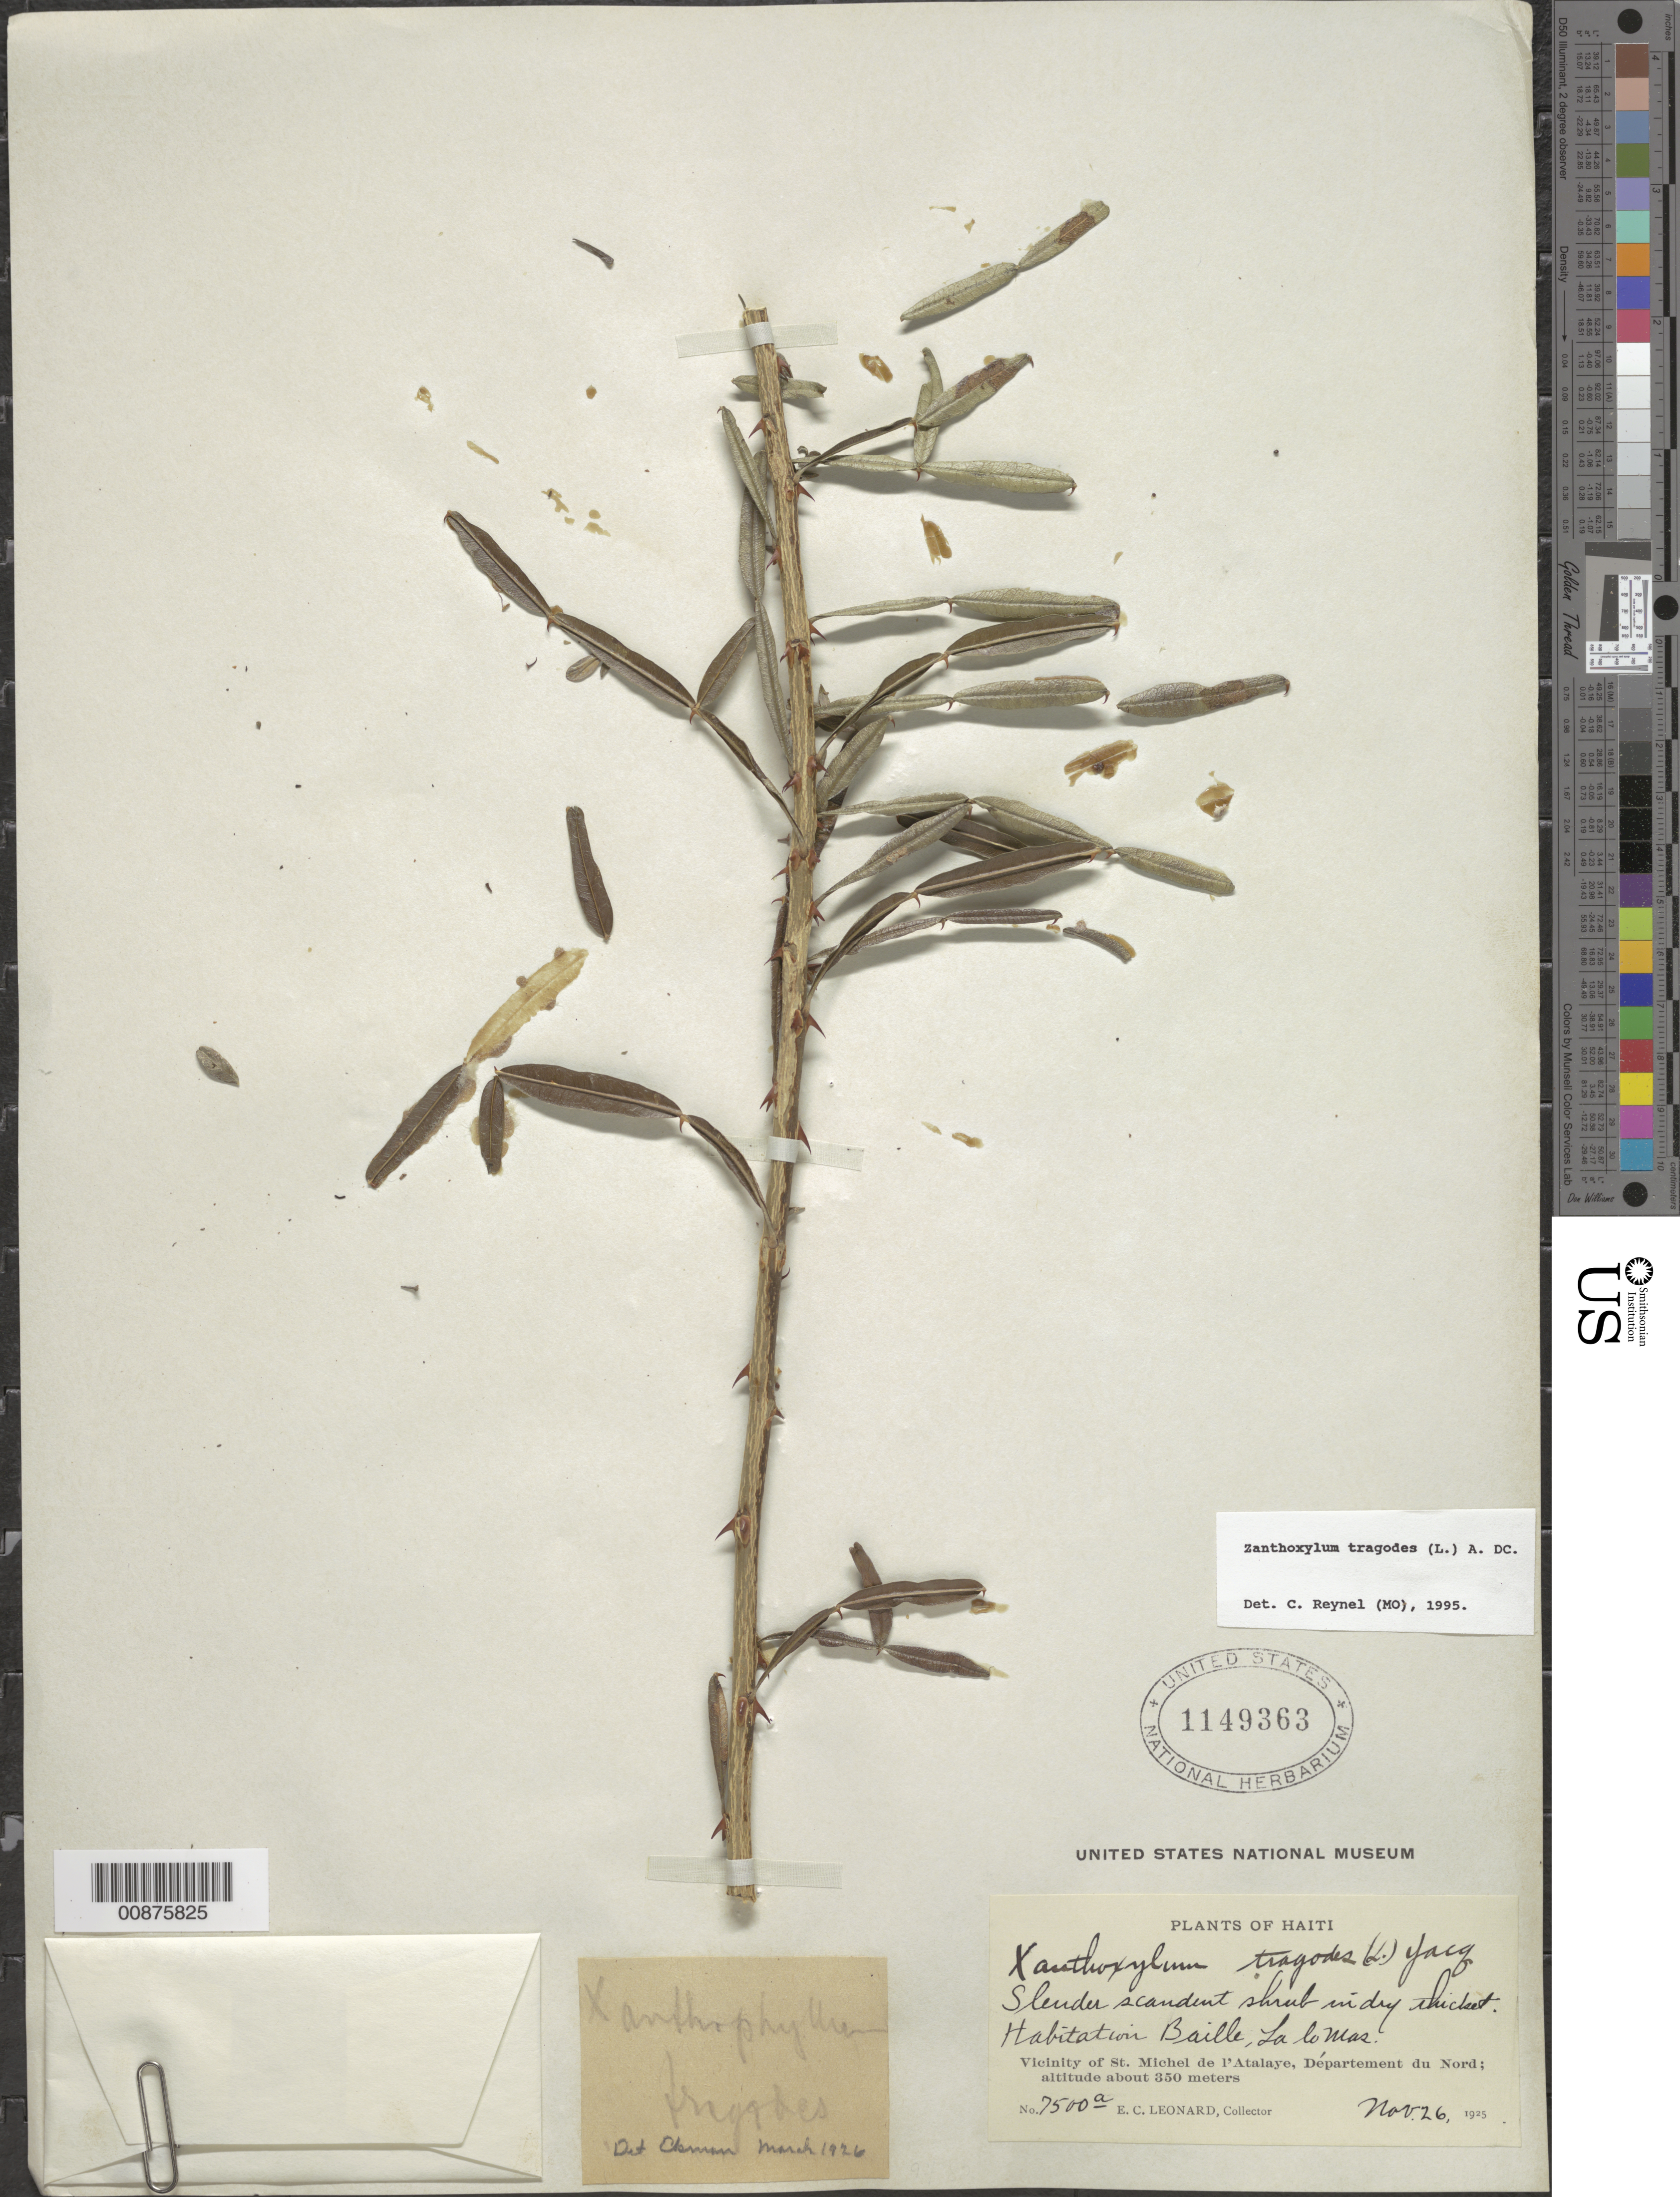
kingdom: Plantae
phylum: Tracheophyta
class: Magnoliopsida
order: Sapindales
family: Rutaceae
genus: Zanthoxylum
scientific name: Zanthoxylum tragodes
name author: (L.) DC.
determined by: Reynel, Carlos A., (MO), Missouri Botanical Garden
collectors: E. C. Leonard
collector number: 7500A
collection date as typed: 26 Nov 1925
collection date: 1925-11-26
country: Haiti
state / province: Artibonite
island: Hispaniola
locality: Vicinity of St. Michel de l'Atalaye, Habitation Baille, La lo Mas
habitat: In dry thicket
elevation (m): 350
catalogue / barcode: US 1149363